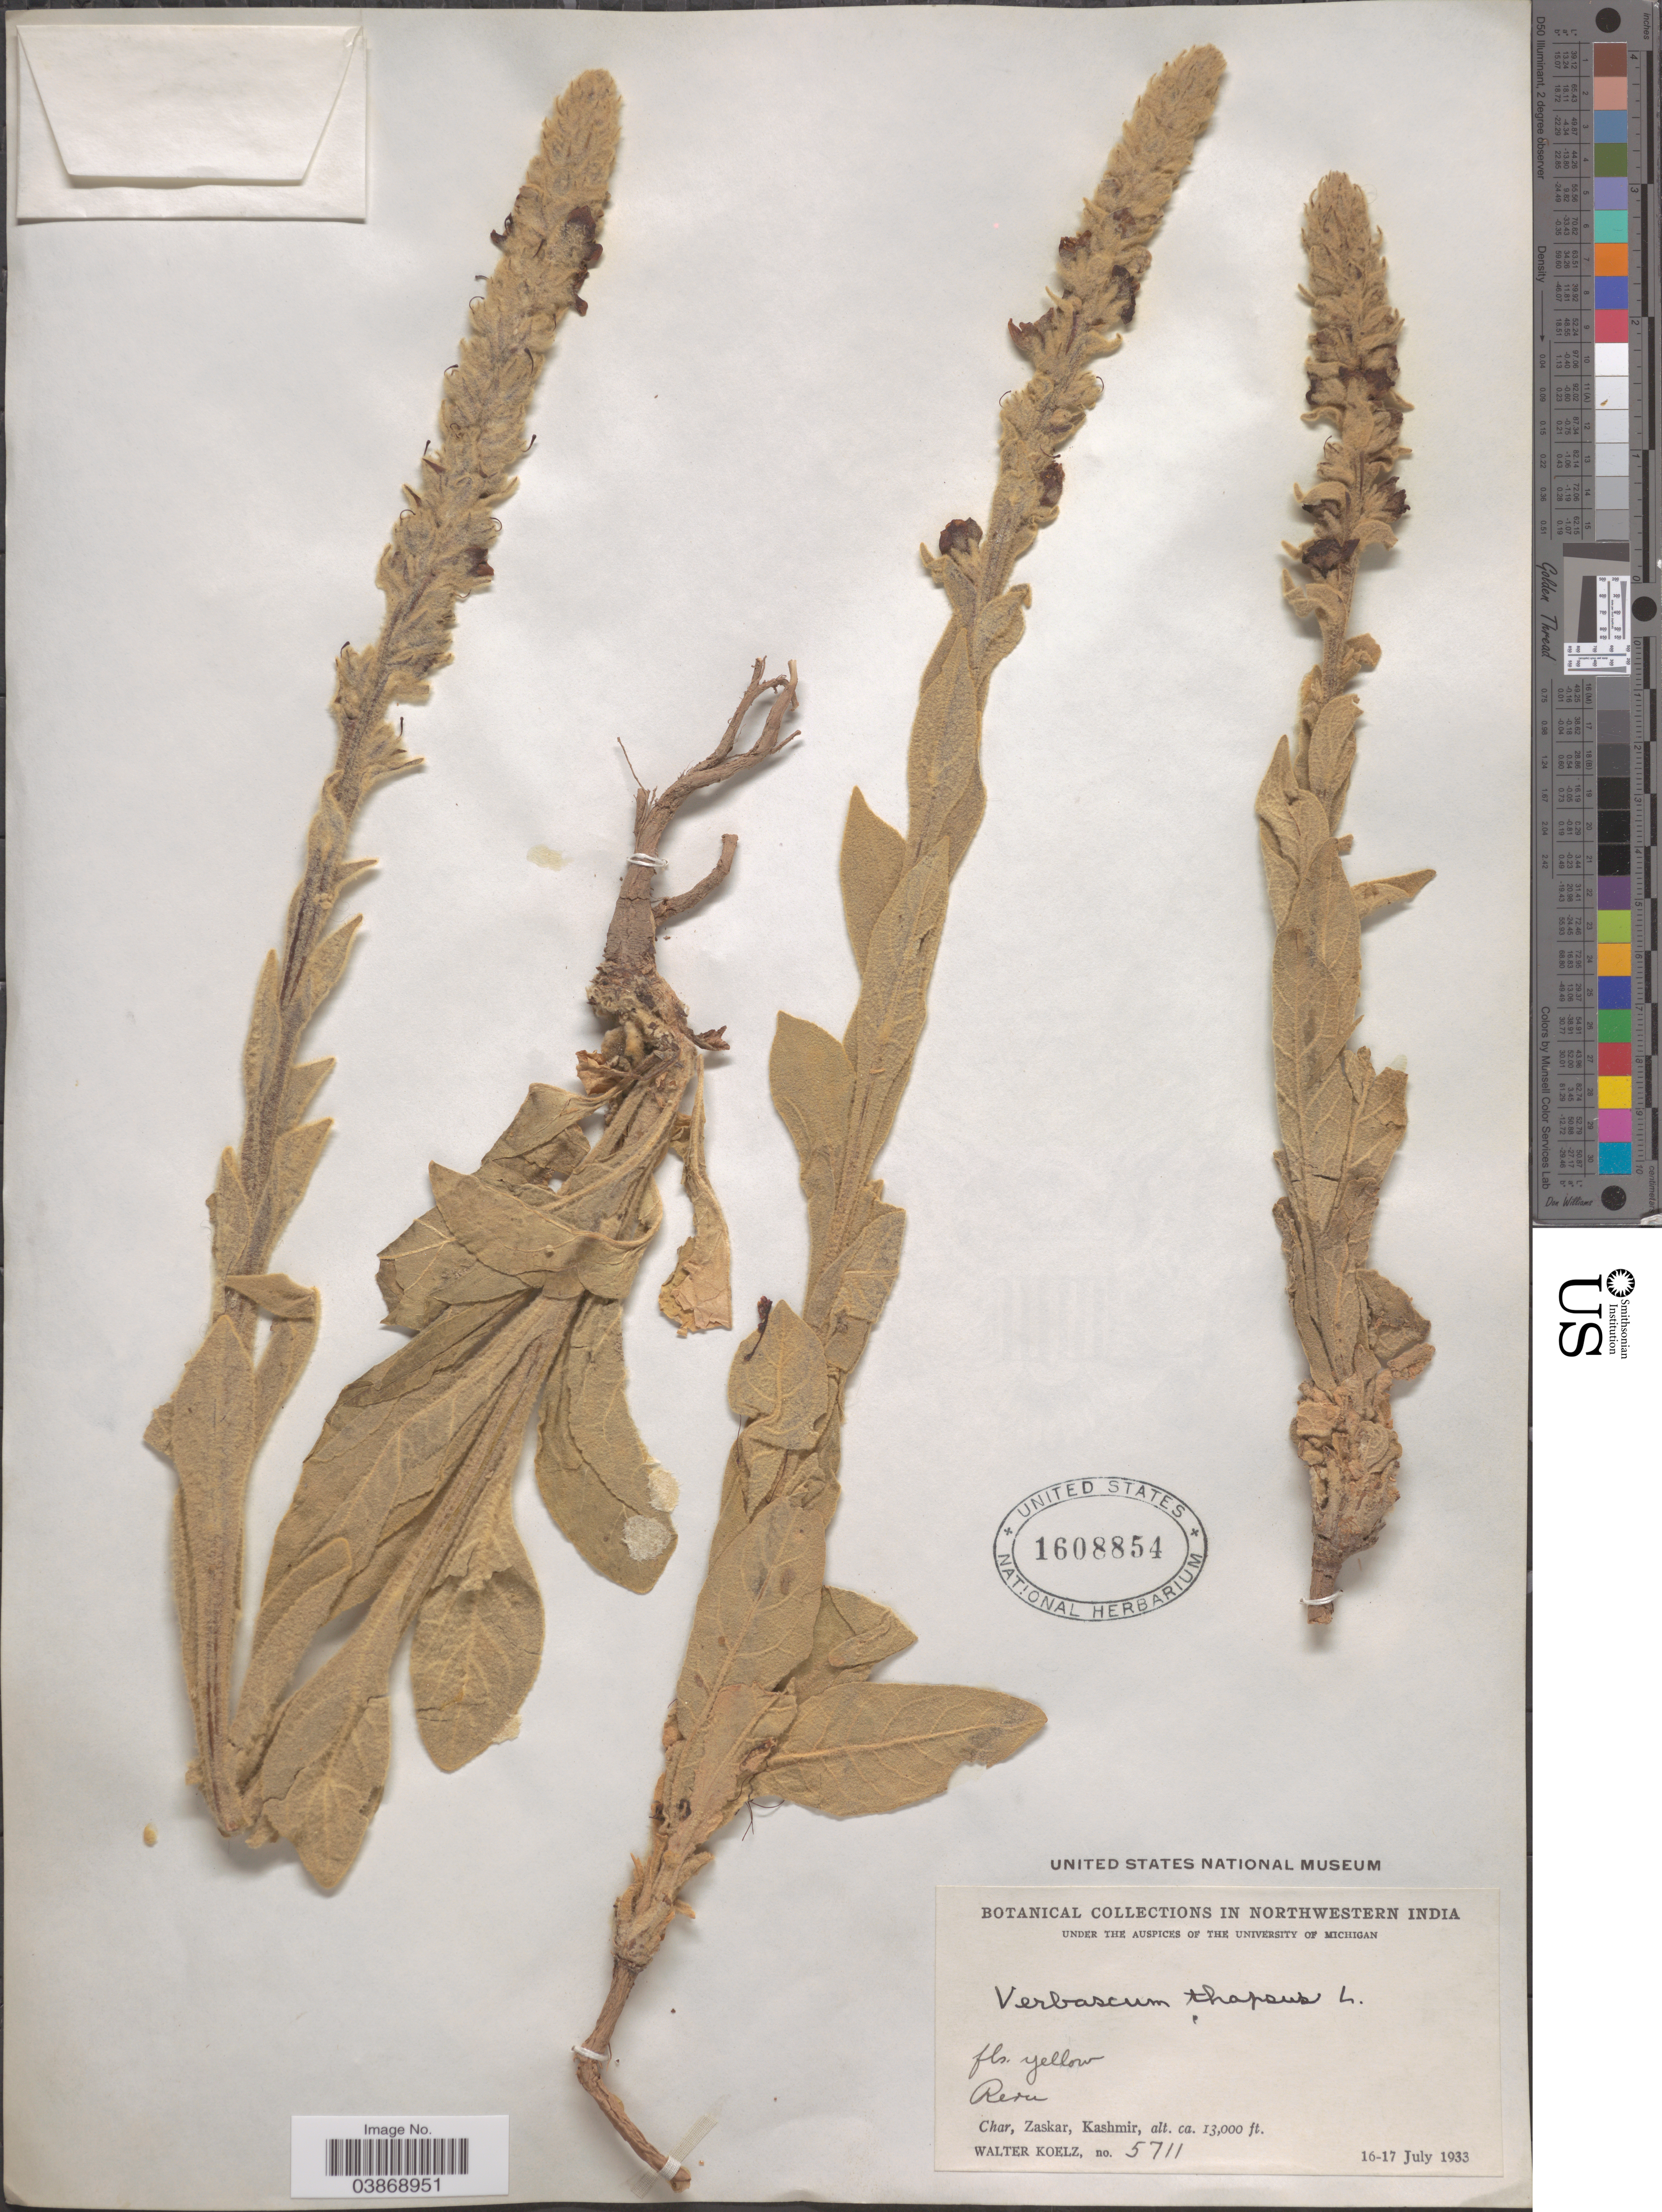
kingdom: Plantae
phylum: Tracheophyta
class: Magnoliopsida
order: Lamiales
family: Scrophulariaceae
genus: Verbascum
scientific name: Verbascum thapsus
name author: L.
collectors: W. N. Koelz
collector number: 5711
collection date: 1933-07-16/1933-07-17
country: India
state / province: Jammu and Kashmir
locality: Northwestern India. Char, Zaskar.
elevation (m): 3962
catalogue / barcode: US 1608854